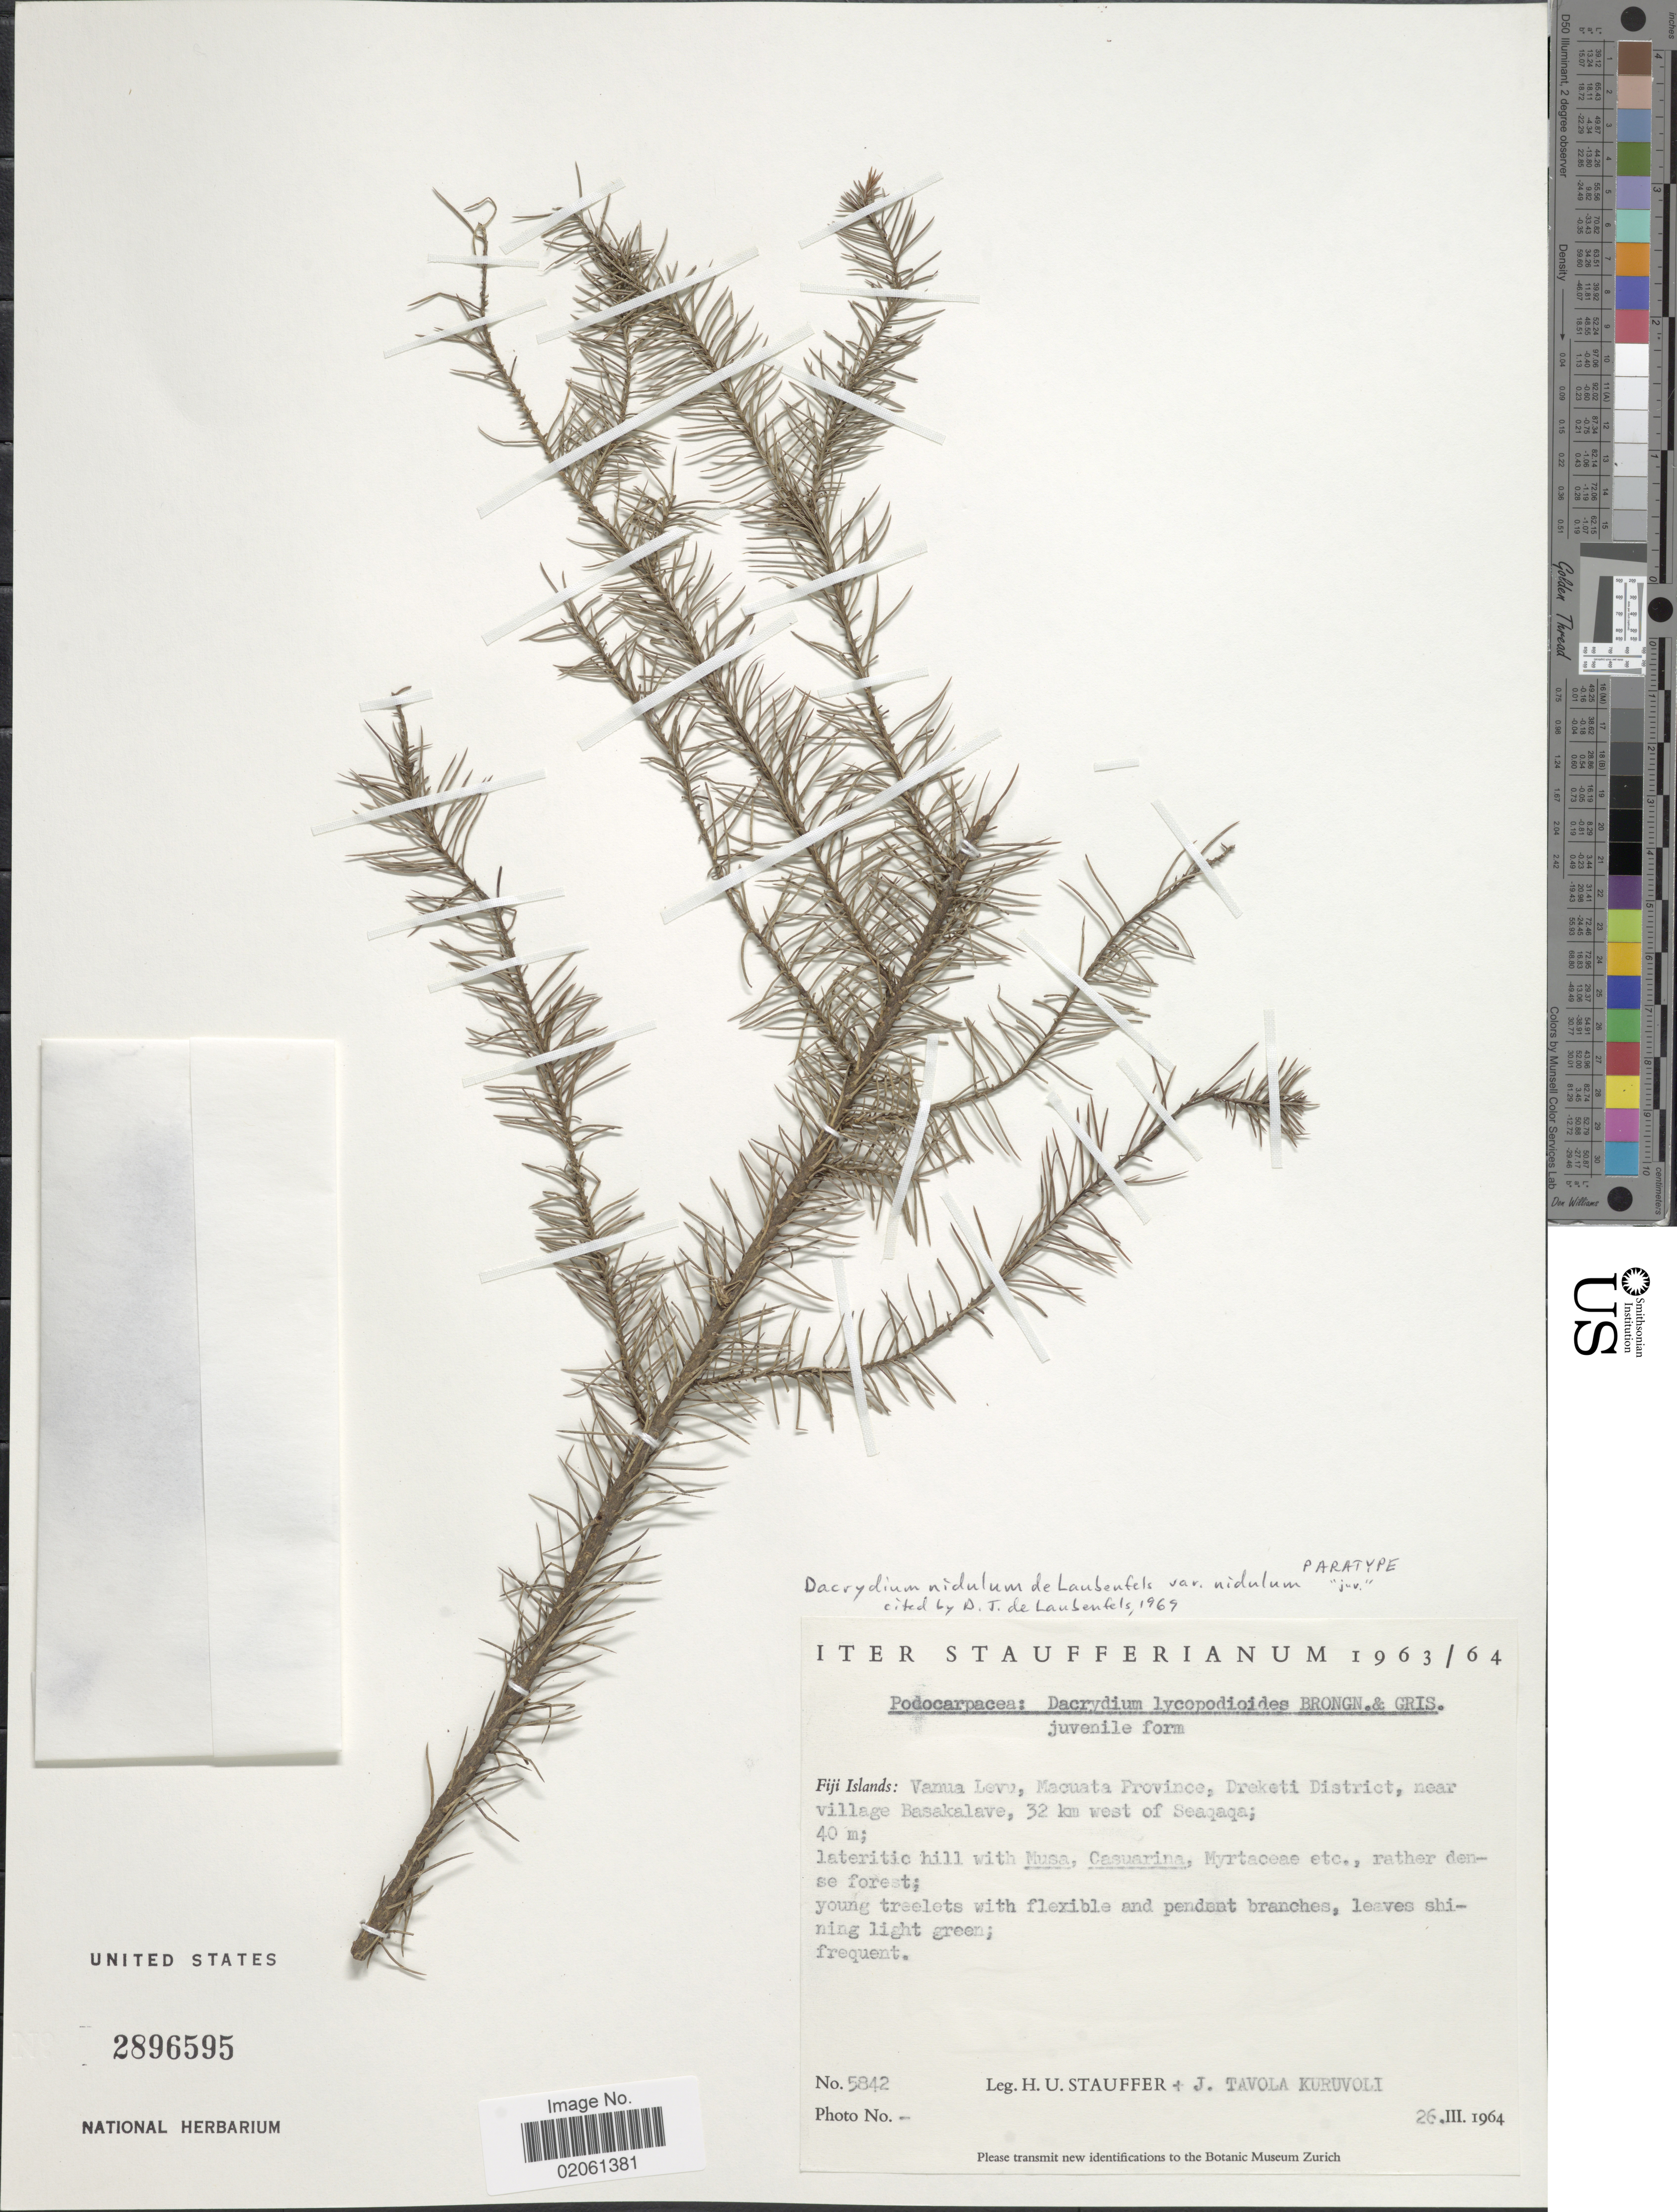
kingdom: Plantae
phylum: Tracheophyta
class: Pinopsida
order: Pinales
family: Podocarpaceae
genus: Dacrydium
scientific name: Dacrydium nidulum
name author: de Laub.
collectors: H. U. Stauffer & J. Kuruvoli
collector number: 5842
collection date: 1964-03-26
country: Fiji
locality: Vanua Levu, Macuata Province, Dreketi District, near village Basakalave, 32 km west of Seaqaqa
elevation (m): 40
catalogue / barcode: US 2896595